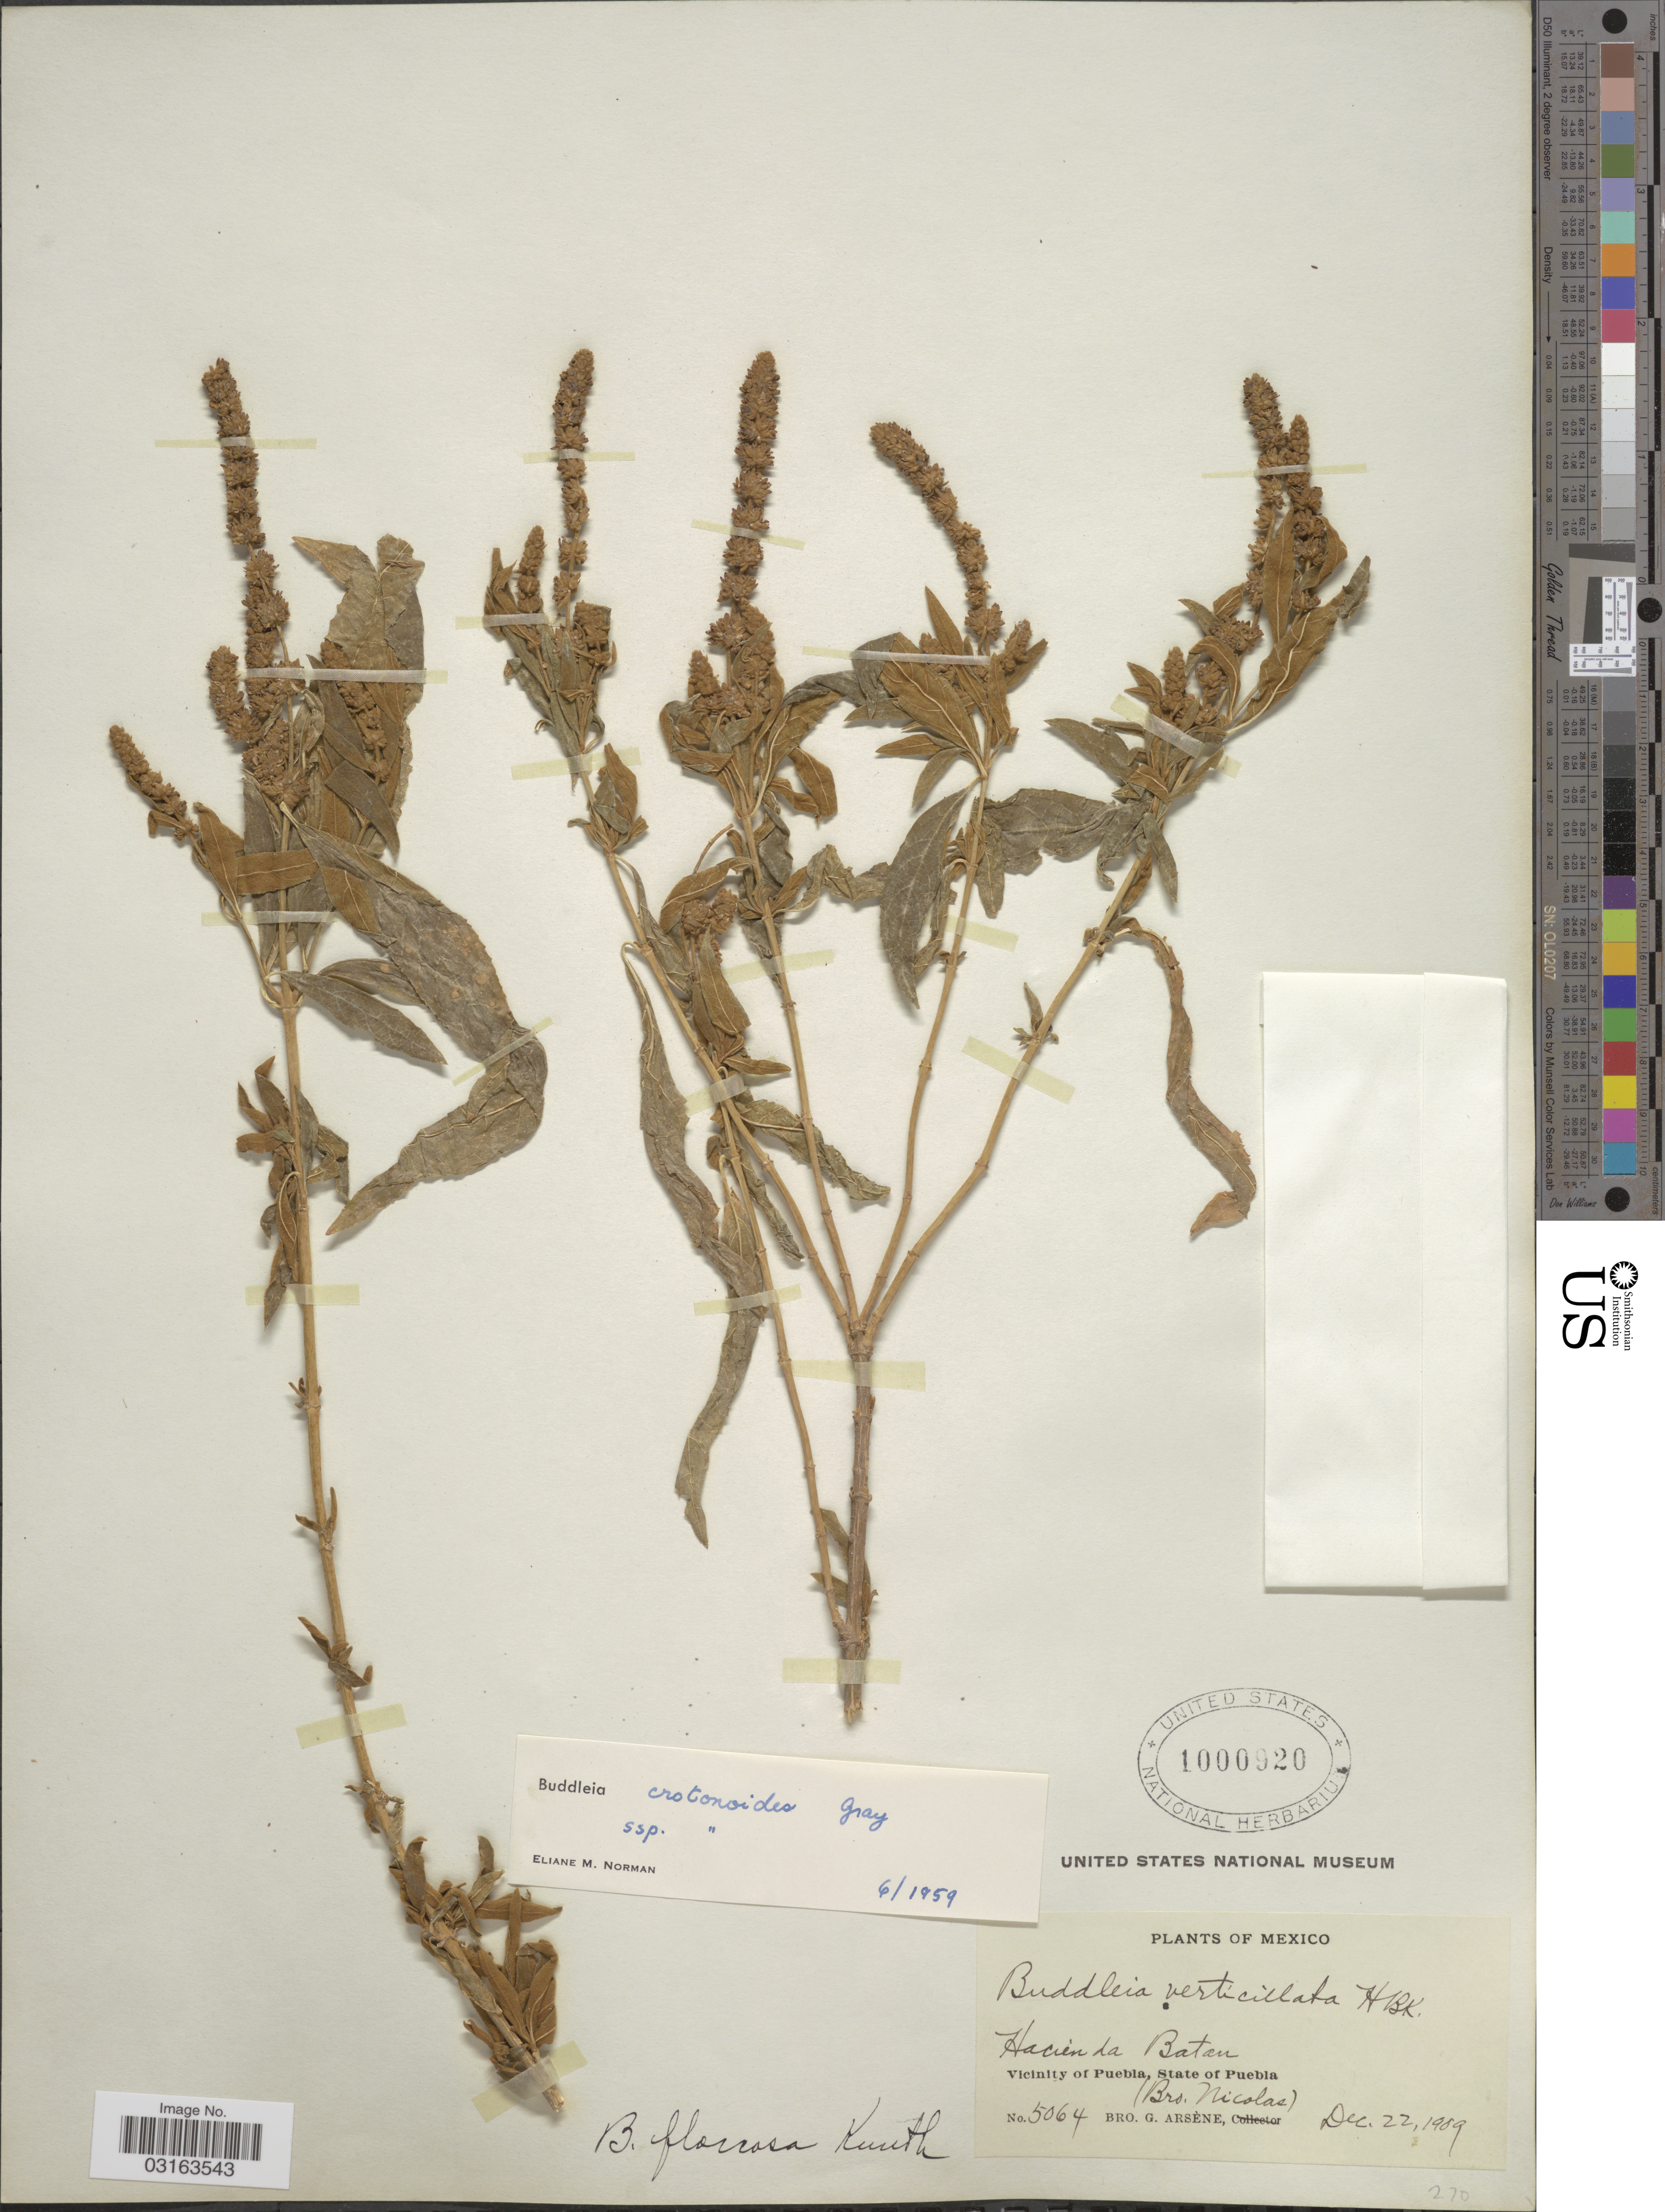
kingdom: Plantae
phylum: Tracheophyta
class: Magnoliopsida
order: Lamiales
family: Scrophulariaceae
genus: Buddleja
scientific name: Buddleja crotonoides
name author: A. Gray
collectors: Bro. G. Arsène & Bro. Nicolas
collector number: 5064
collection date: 1909-12-22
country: Mexico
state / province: Puebla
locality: Hacienda Batan. Vicinity of Puebla.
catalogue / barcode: US 1000920